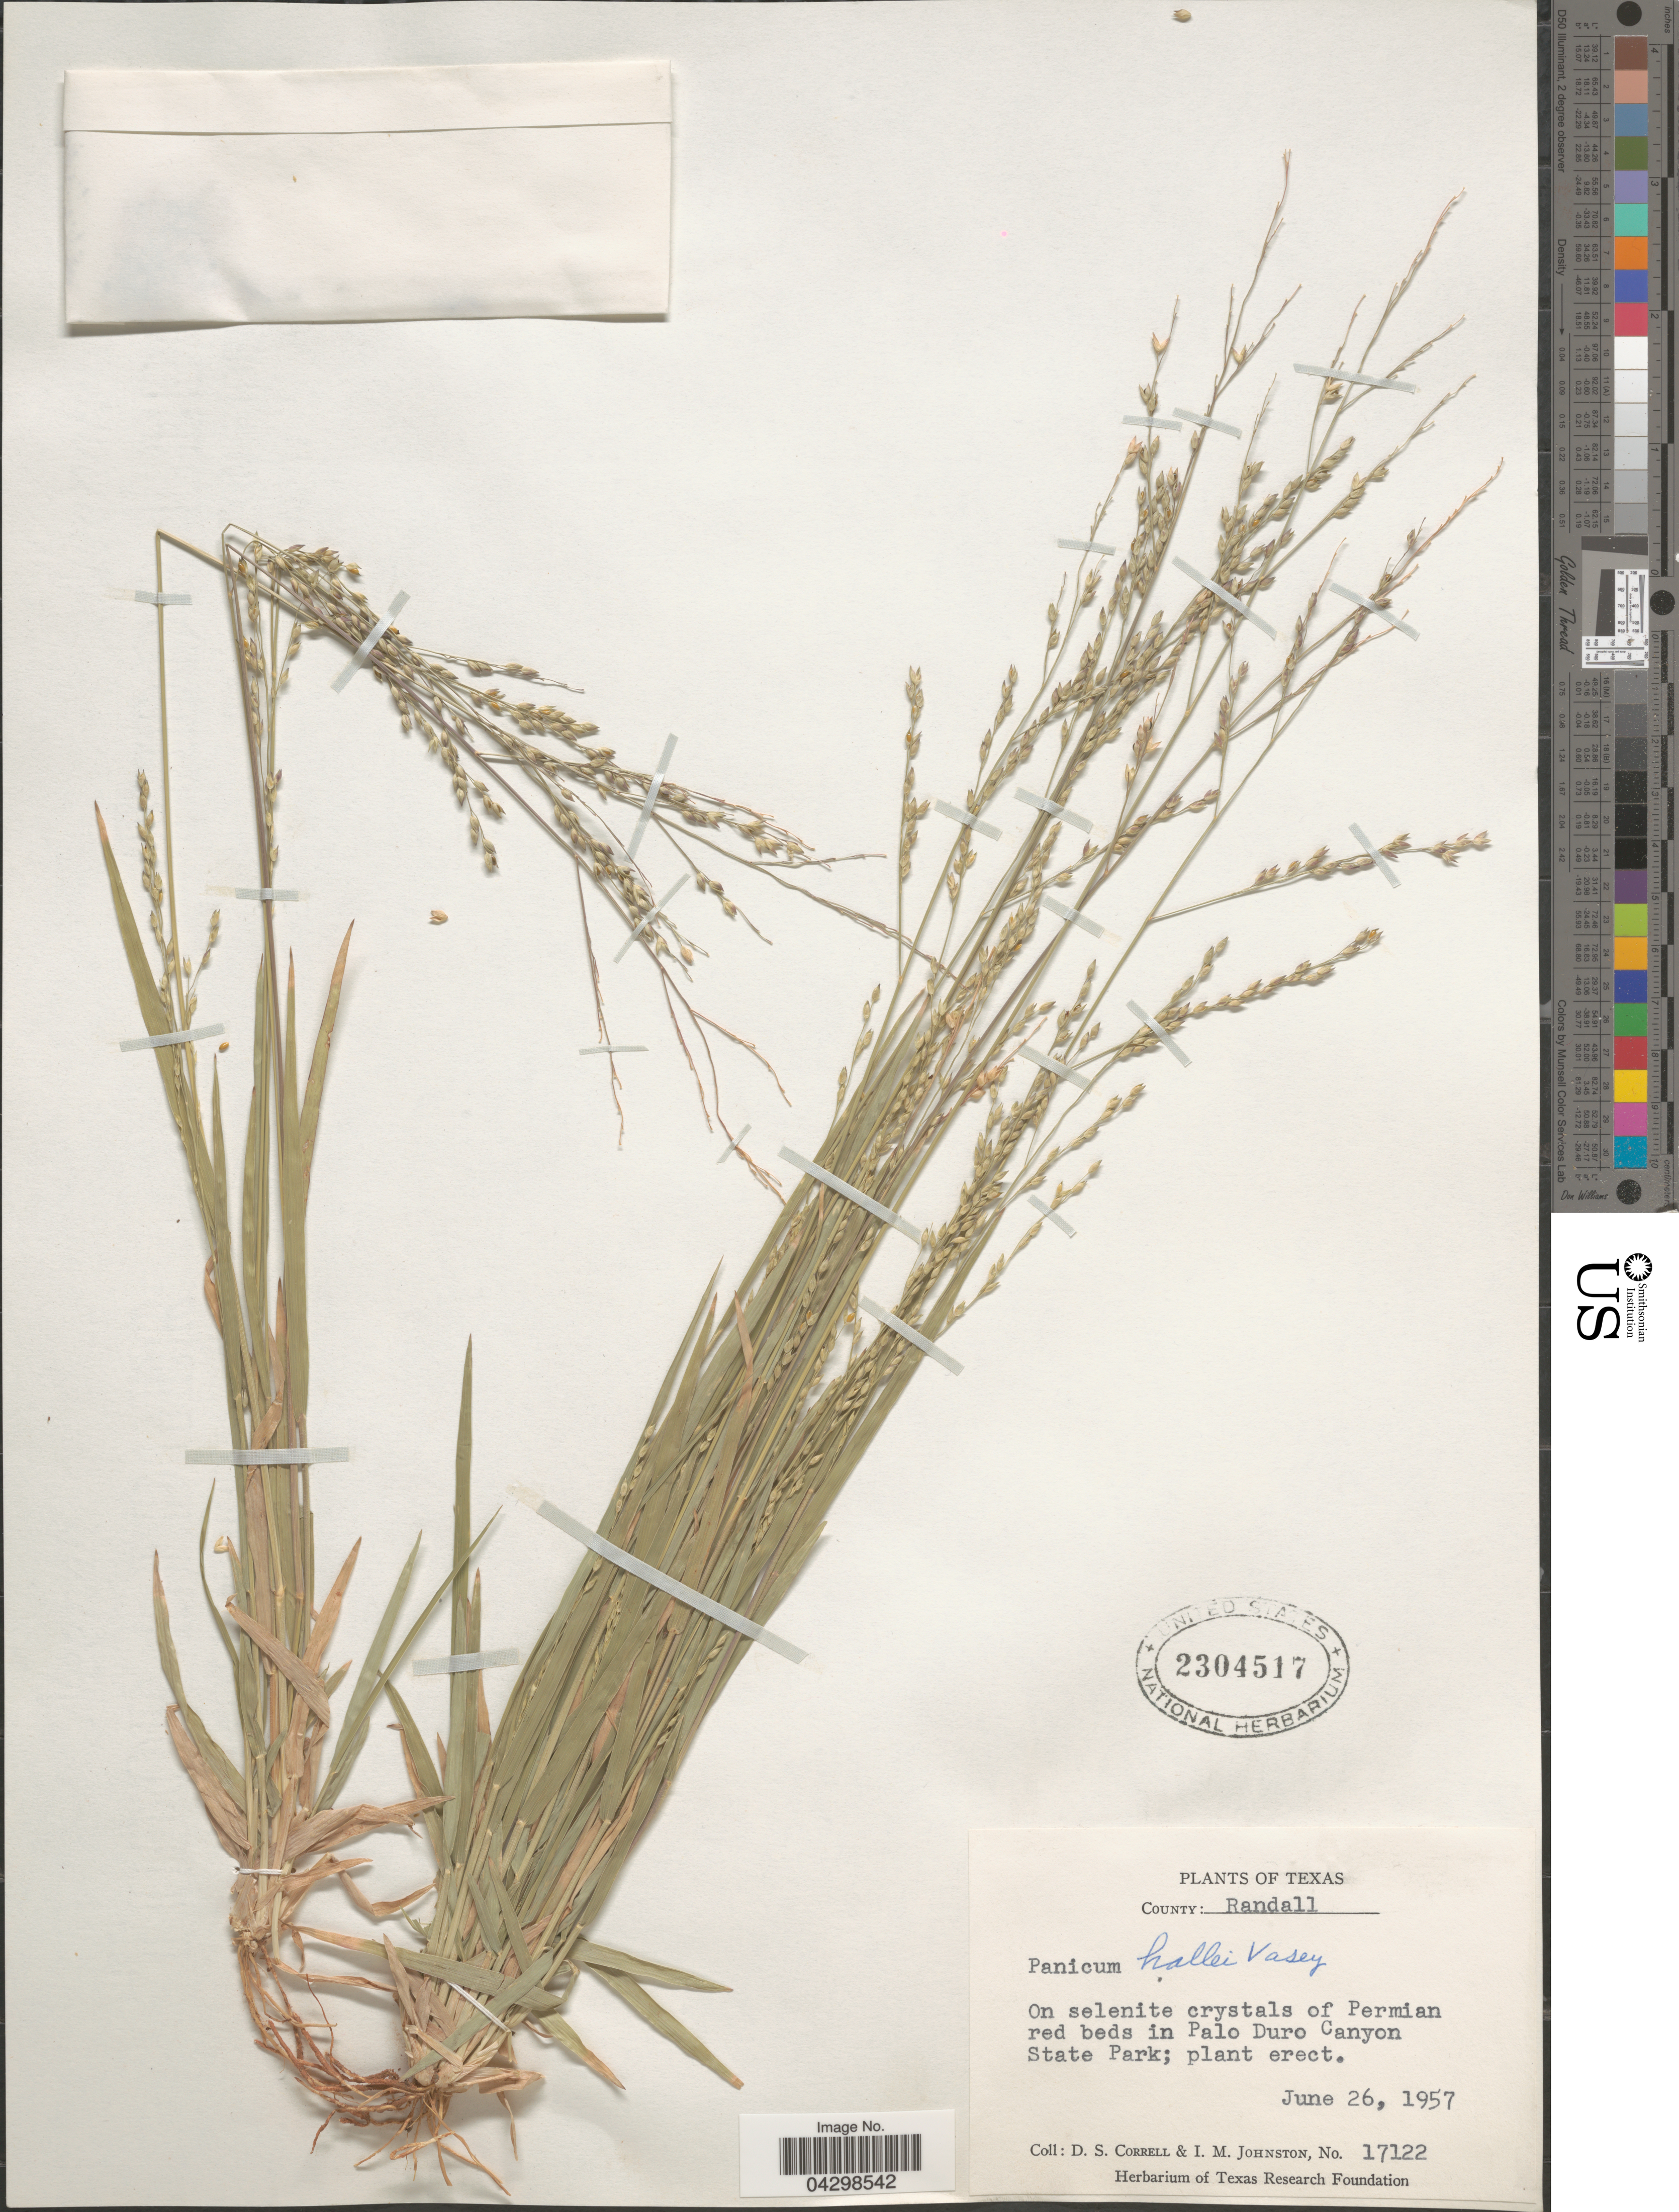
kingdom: Plantae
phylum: Tracheophyta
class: Liliopsida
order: Poales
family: Poaceae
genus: Panicum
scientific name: Panicum hallii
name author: Vasey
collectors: D. S. Correll & I.M. Johnston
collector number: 17122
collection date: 1957-06-26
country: United States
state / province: Texas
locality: County: Randall. On selenite crystals of Permian red beds in Palo Duro Canyon State Park.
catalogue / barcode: US 2304517